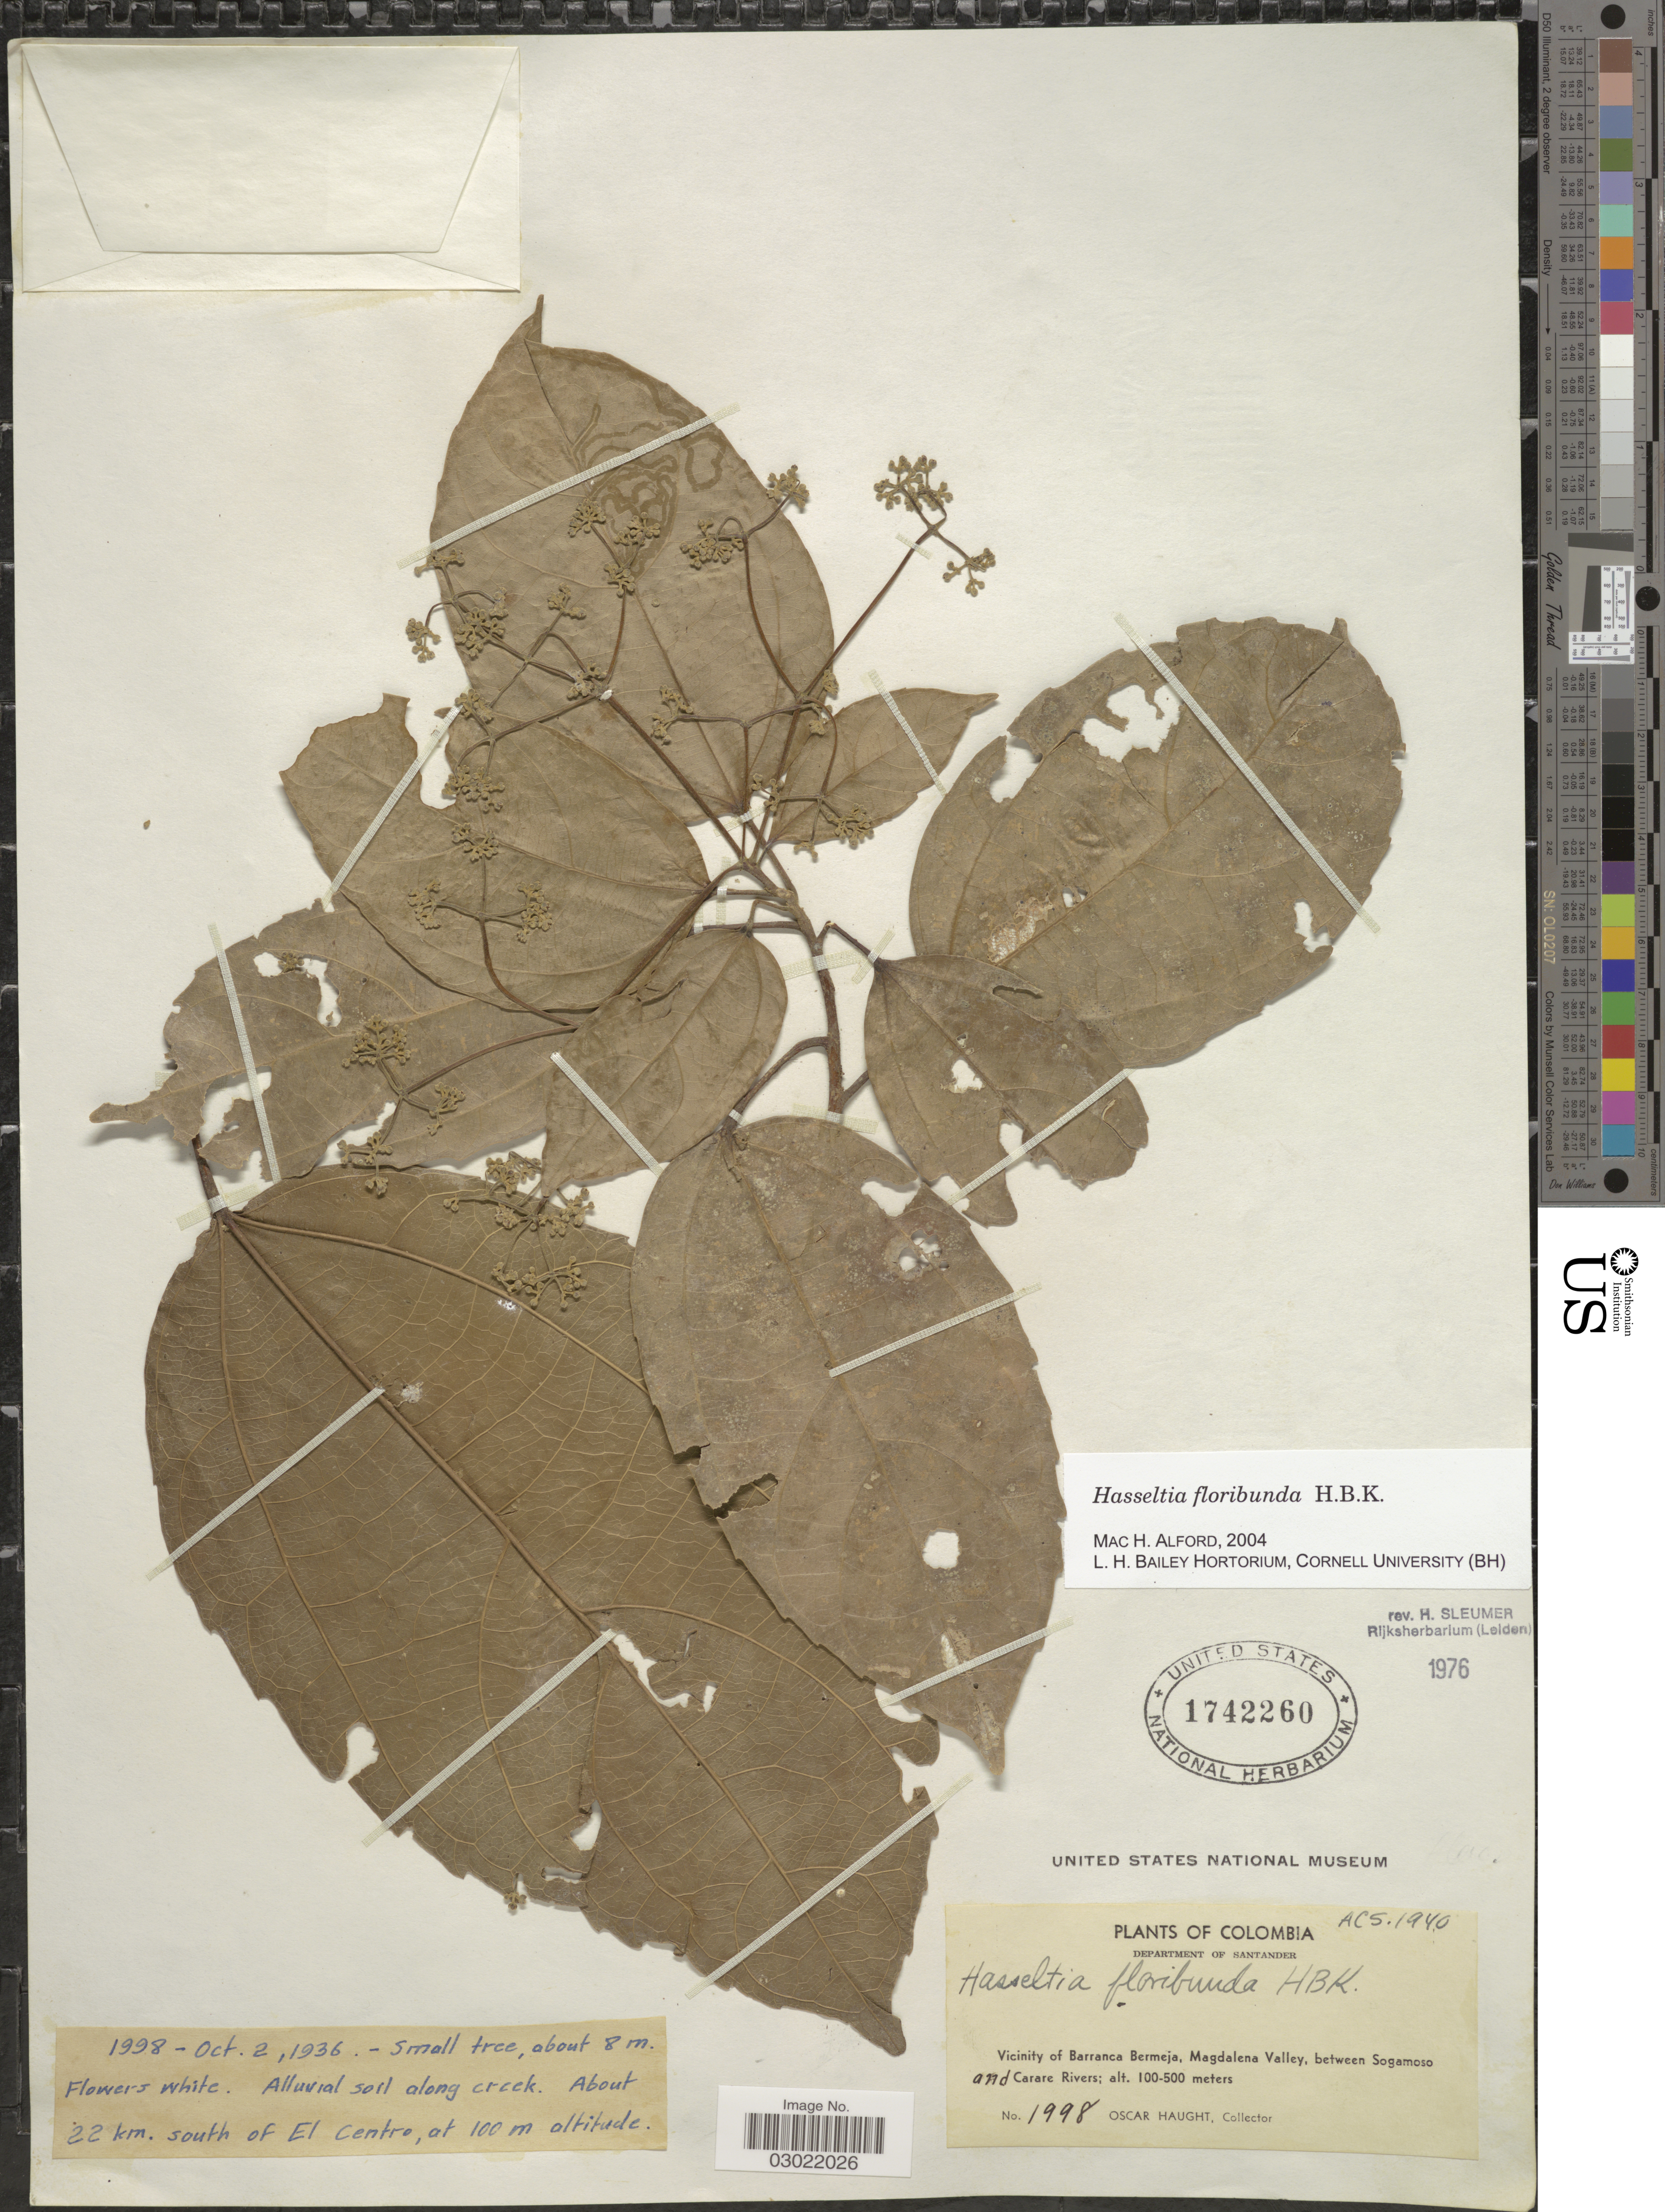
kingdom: Plantae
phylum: Tracheophyta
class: Magnoliopsida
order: Malpighiales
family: Salicaceae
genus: Hasseltia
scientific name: Hasseltia floribunda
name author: Kunth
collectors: O. L. Haught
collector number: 1998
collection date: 1936-10-02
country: Colombia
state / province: Santander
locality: Department of Santander. Vicinity of Barranca Bermeja, Magdalena Valley, between Sogamoso and Carare Rivers. About 22 km. south of El Centre.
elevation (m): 100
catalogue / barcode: US 1742260